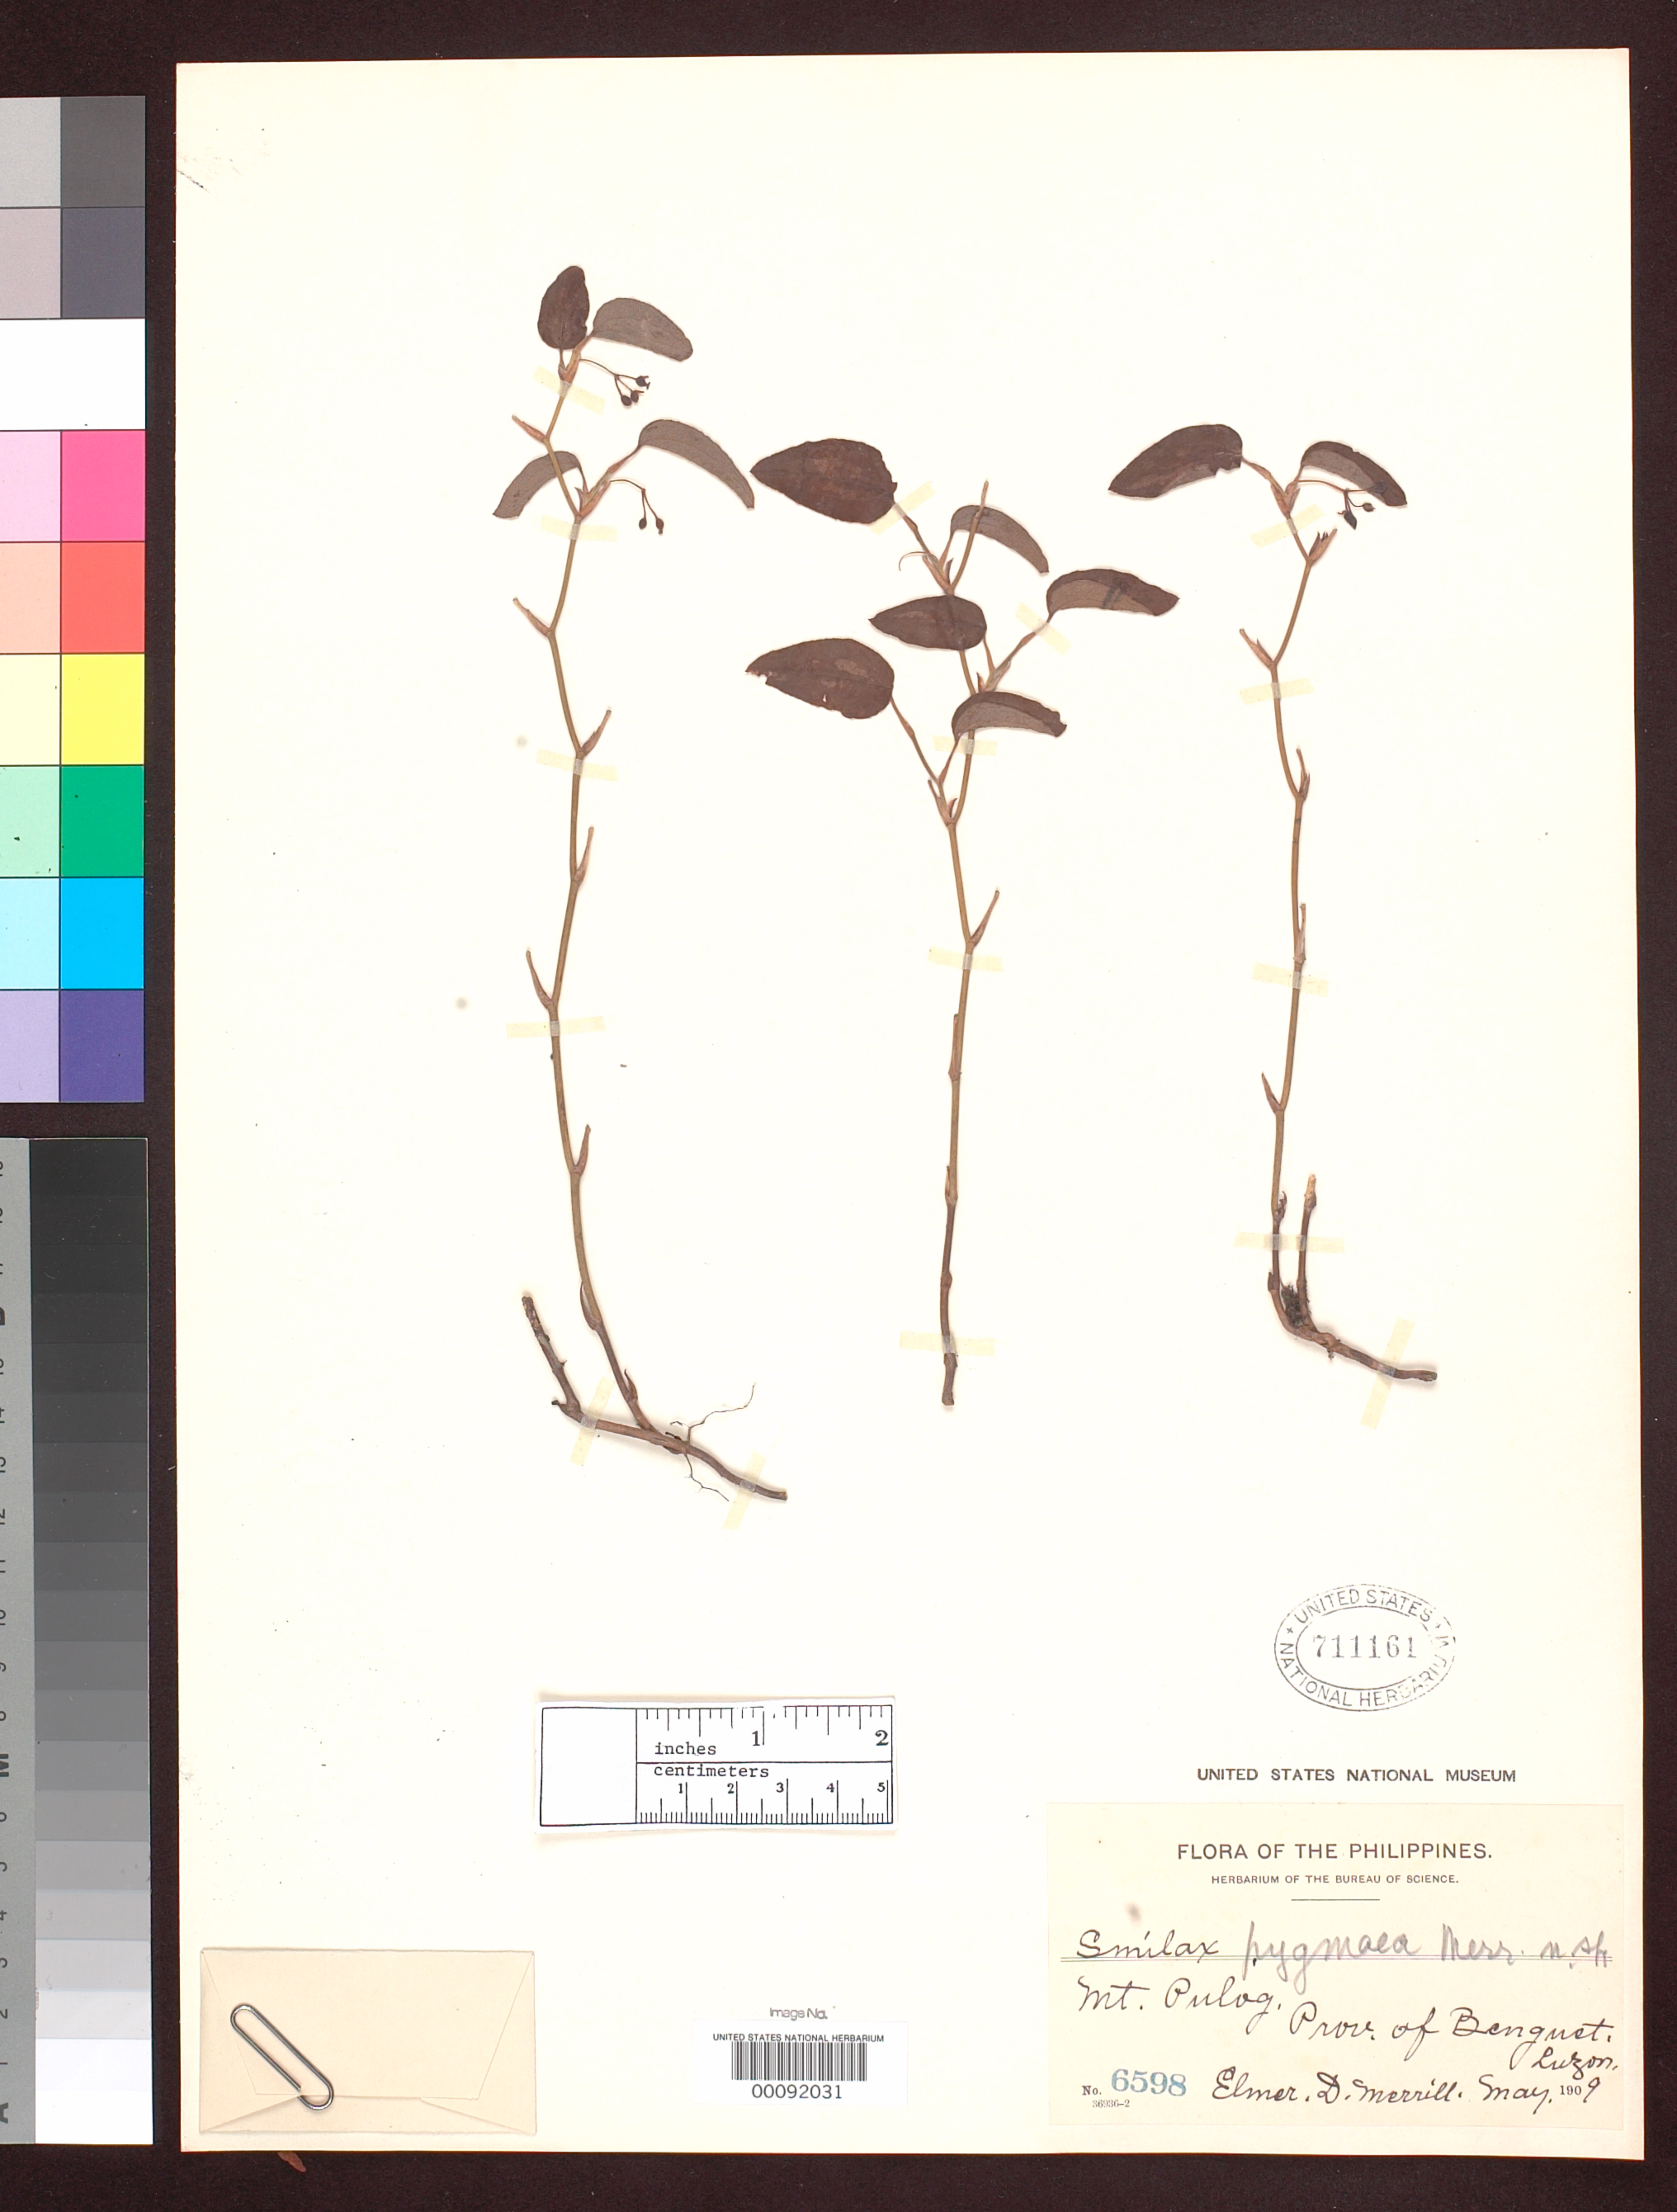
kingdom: Plantae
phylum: Tracheophyta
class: Liliopsida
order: Liliales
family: Smilacaceae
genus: Smilax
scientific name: Smilax pygmaea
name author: Merr.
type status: Syntype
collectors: E. D. Merrill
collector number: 6598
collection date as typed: May 1909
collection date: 1909-05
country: Philippines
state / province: Cordillera (Administrative Region)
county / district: Benguet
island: Luzon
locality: Mt. Pulog.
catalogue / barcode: US 711161